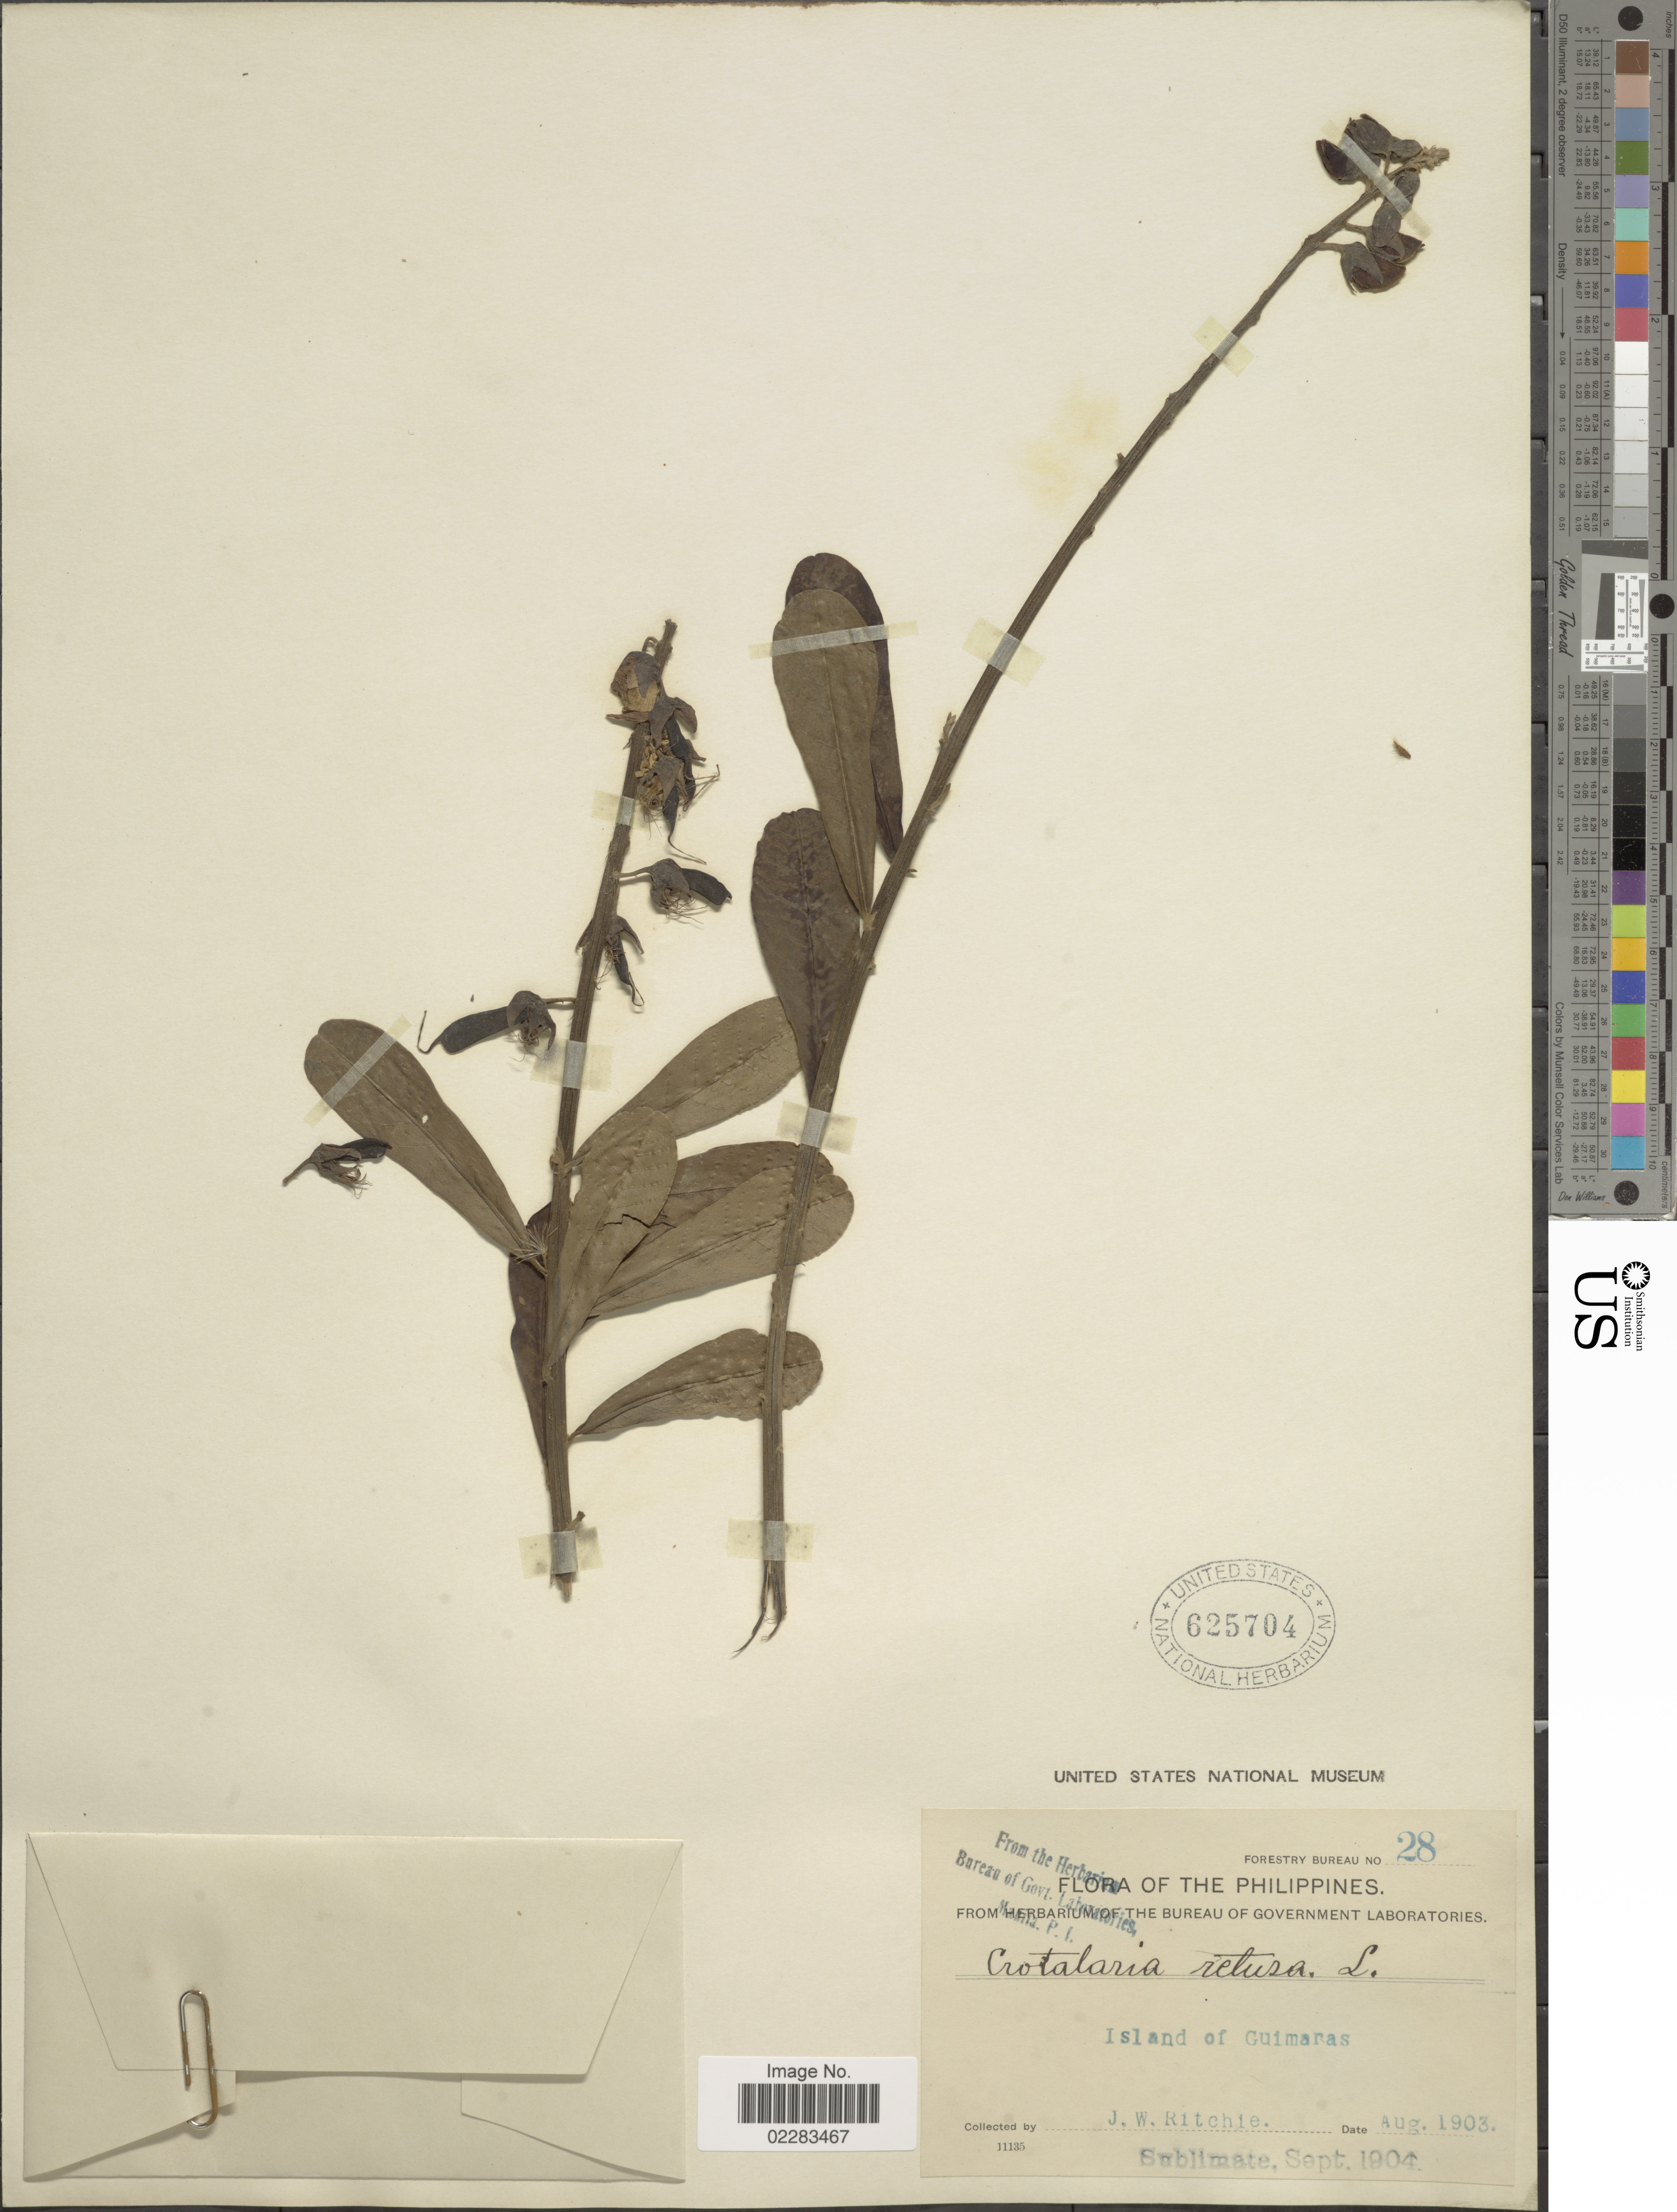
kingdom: Plantae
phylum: Tracheophyta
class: Magnoliopsida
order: Fabales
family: Fabaceae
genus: Crotalaria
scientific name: Crotalaria retusa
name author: L.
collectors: J. Ritchie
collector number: Forestry Bureau 28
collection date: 1903-08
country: Philippines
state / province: Western Visayas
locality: Island of Guimaras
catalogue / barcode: US 625704